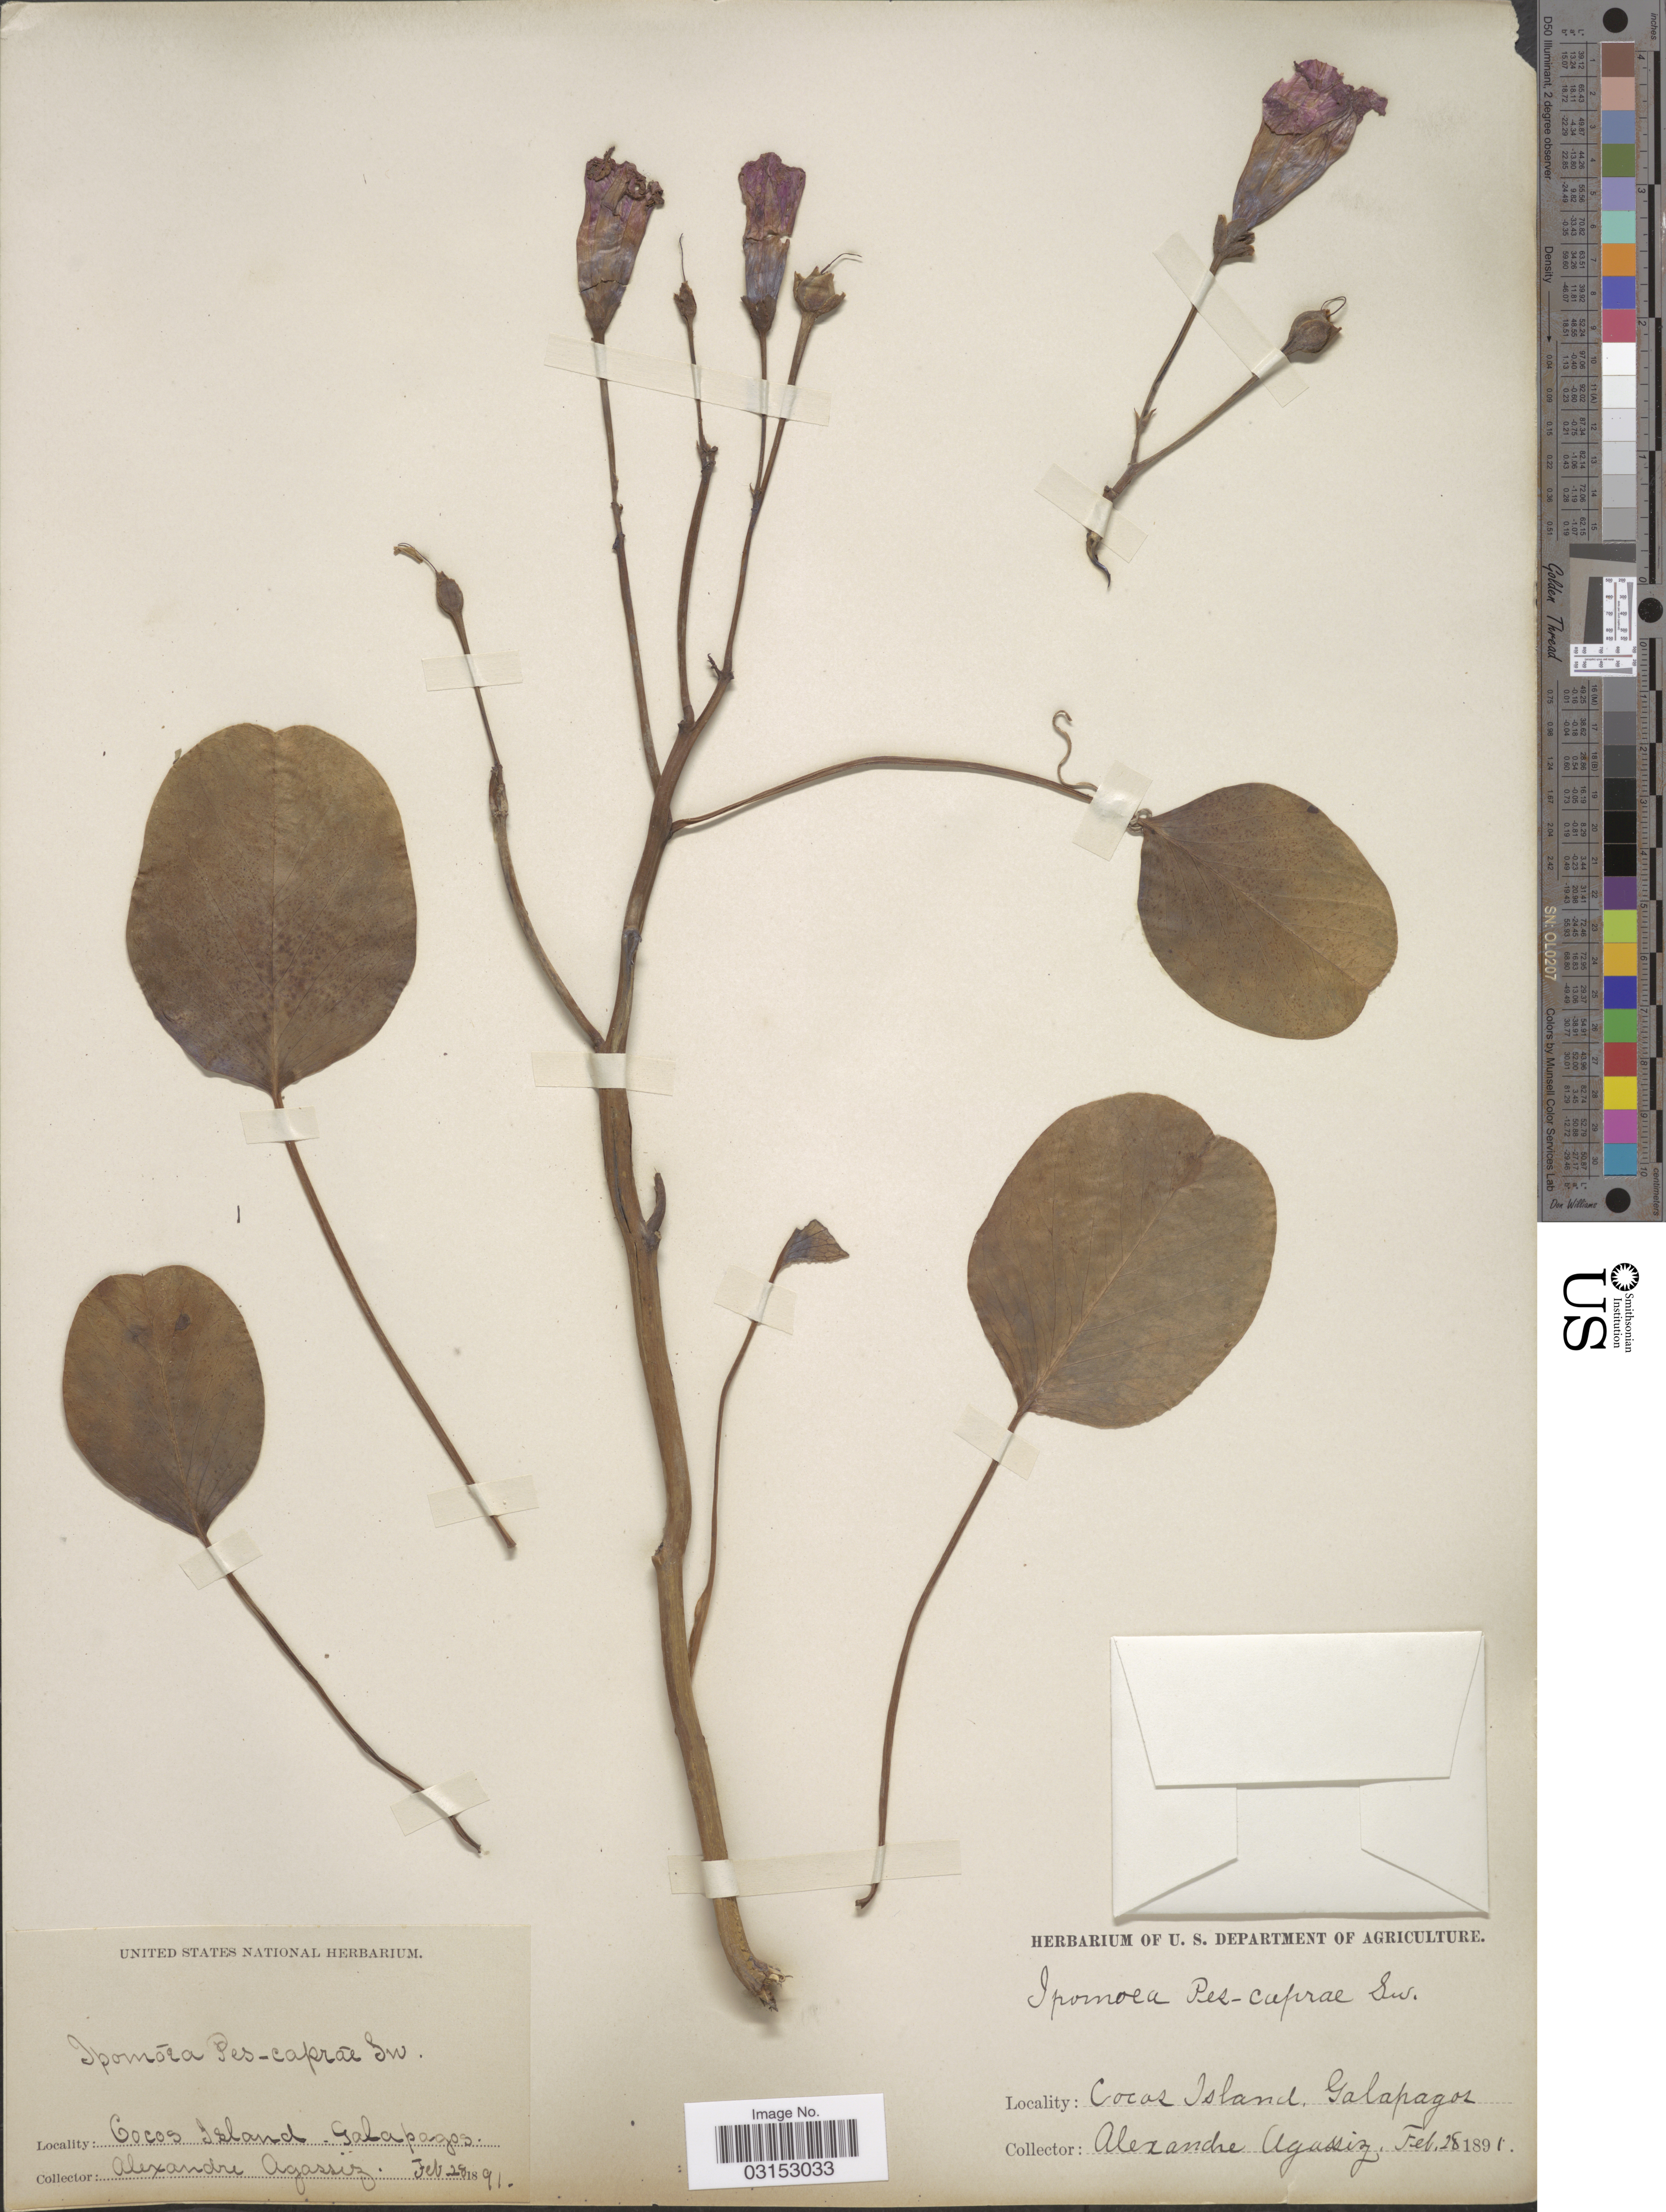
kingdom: Plantae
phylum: Tracheophyta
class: Magnoliopsida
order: Solanales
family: Convolvulaceae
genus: Ipomoea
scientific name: Ipomoea pes-caprae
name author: (L.) R. Br.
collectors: A. E. Agassiz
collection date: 1891-02-28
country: Ecuador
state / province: Colón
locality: Cocos Island. Galapagos.